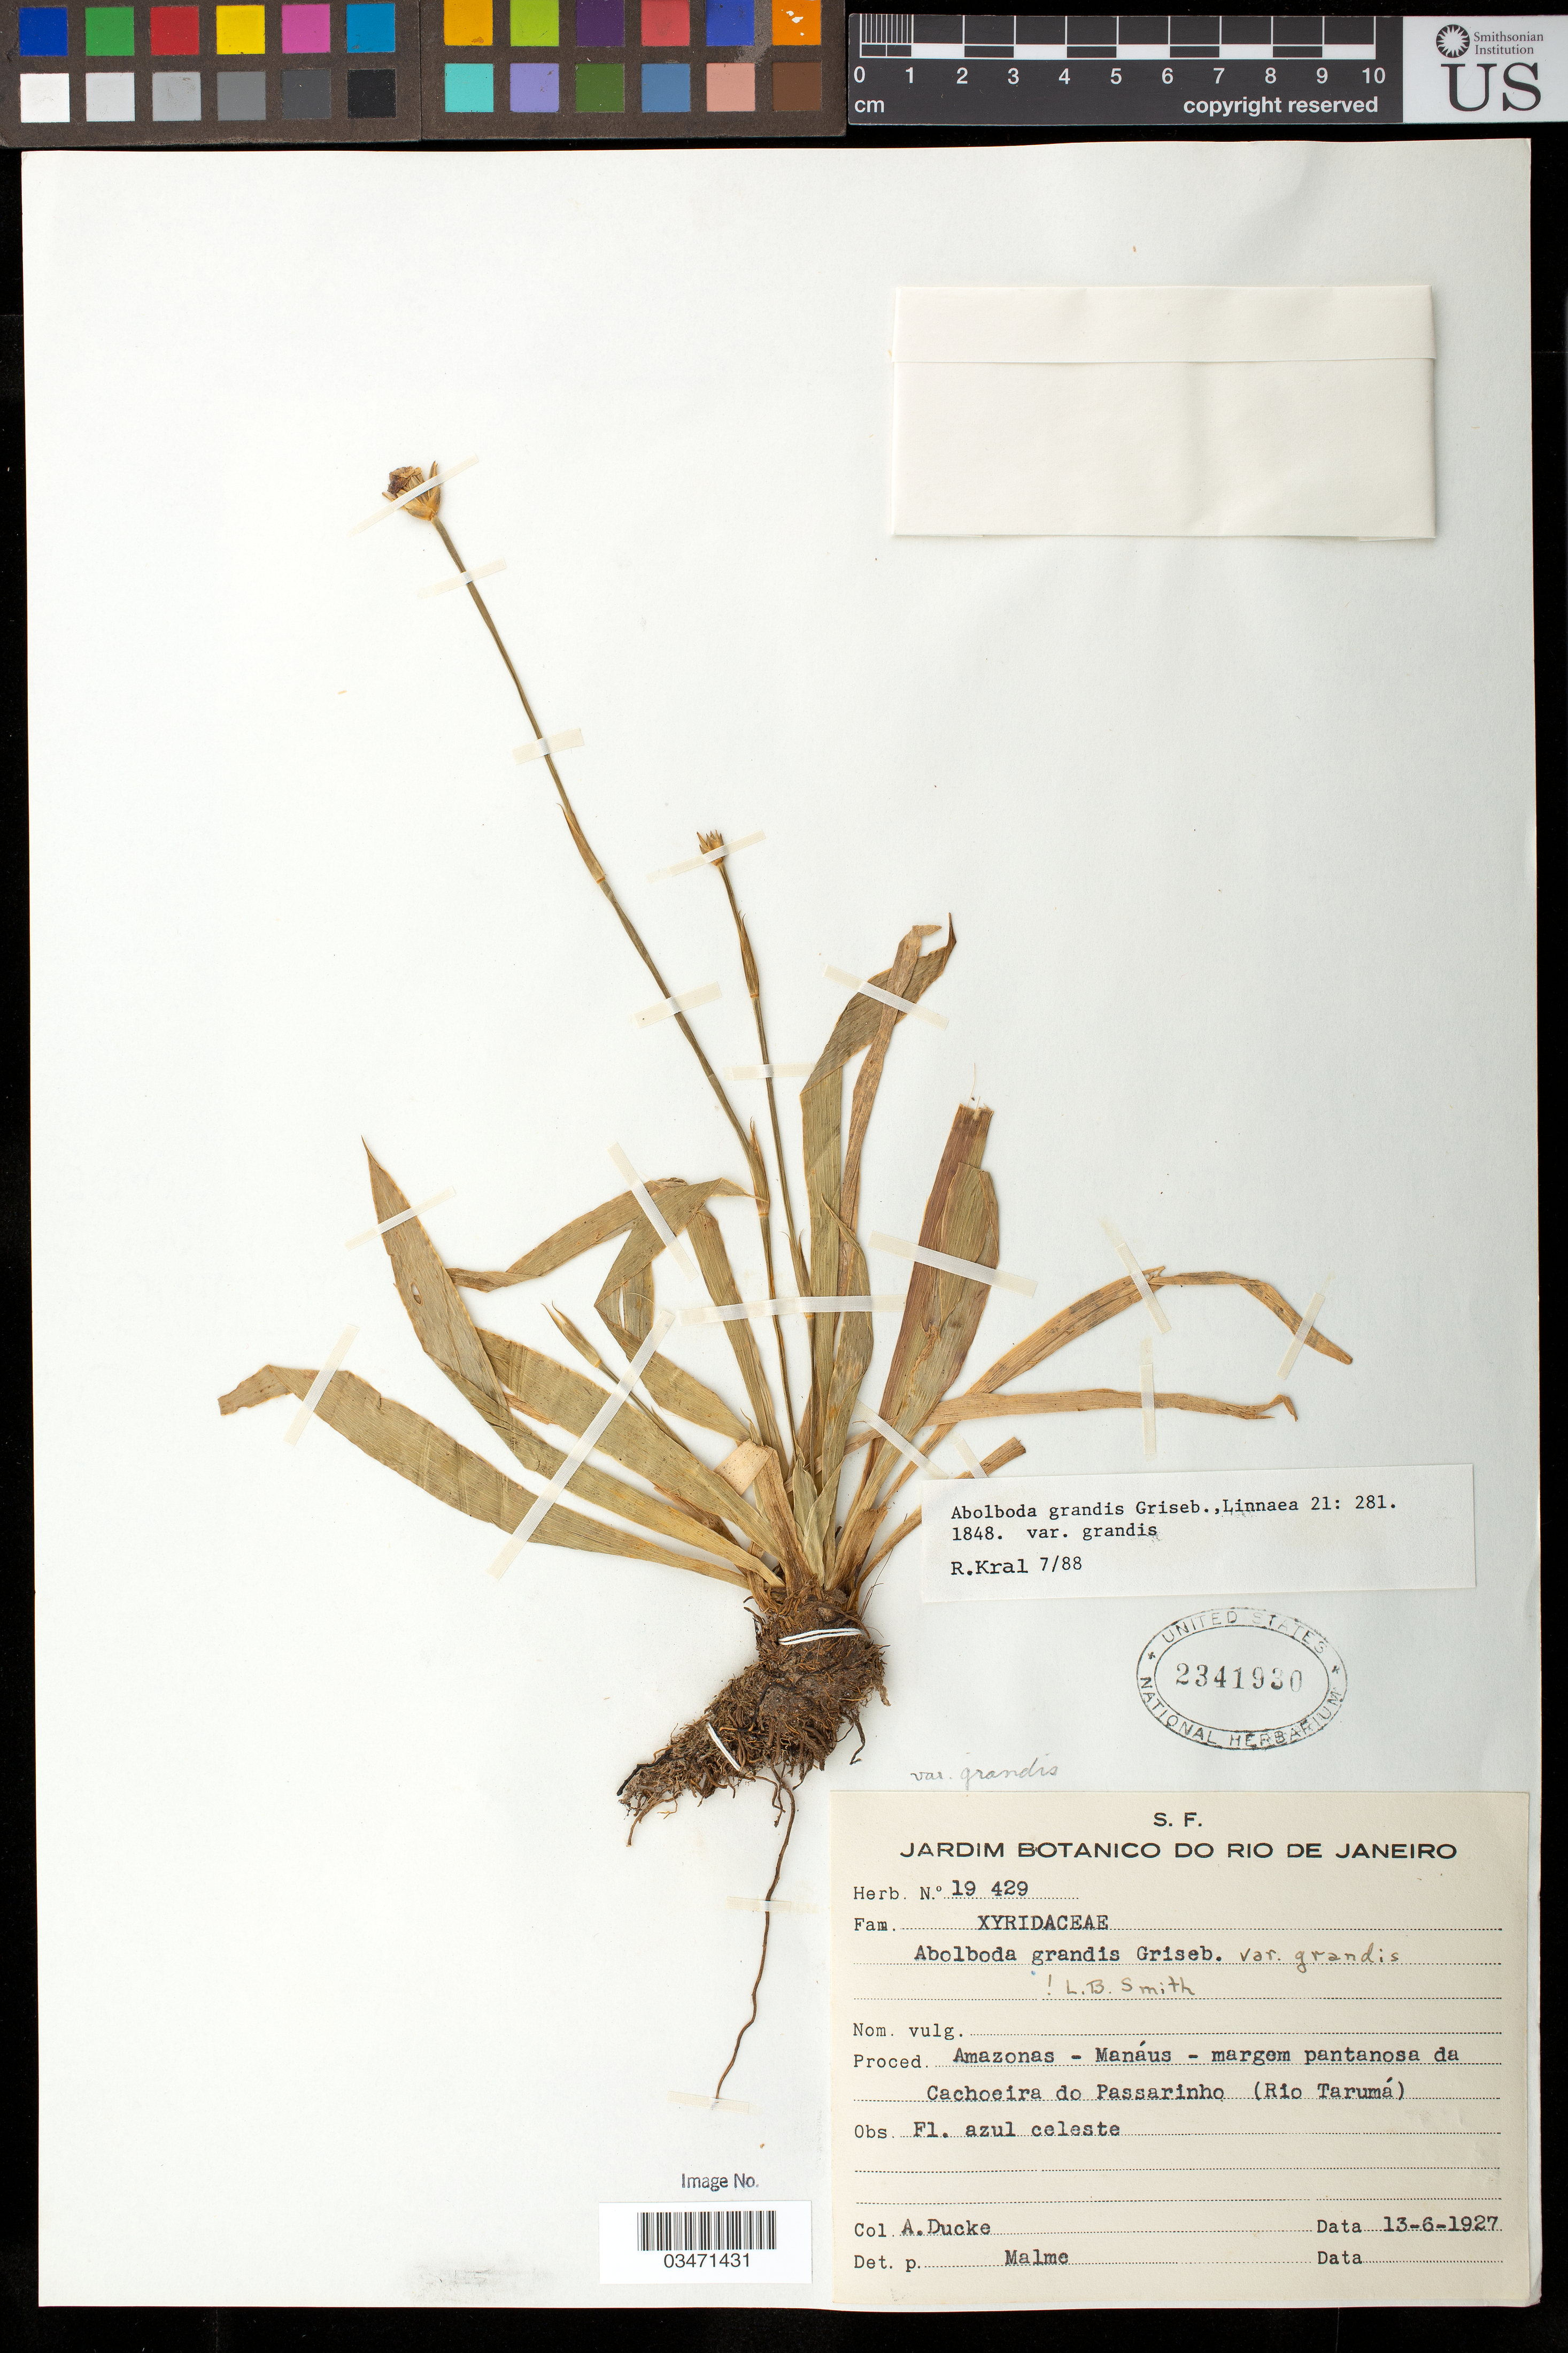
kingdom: Plantae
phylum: Tracheophyta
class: Liliopsida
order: Poales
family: Xyridaceae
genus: Abolboda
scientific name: Abolboda grandis var. grandis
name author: Griseb.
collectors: A. Ducke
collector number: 19429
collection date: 1927-06-13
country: Brazil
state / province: Amazonas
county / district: Manaus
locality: Cachoeira do Passarinho (Rio Taruma)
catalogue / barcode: US 2341930